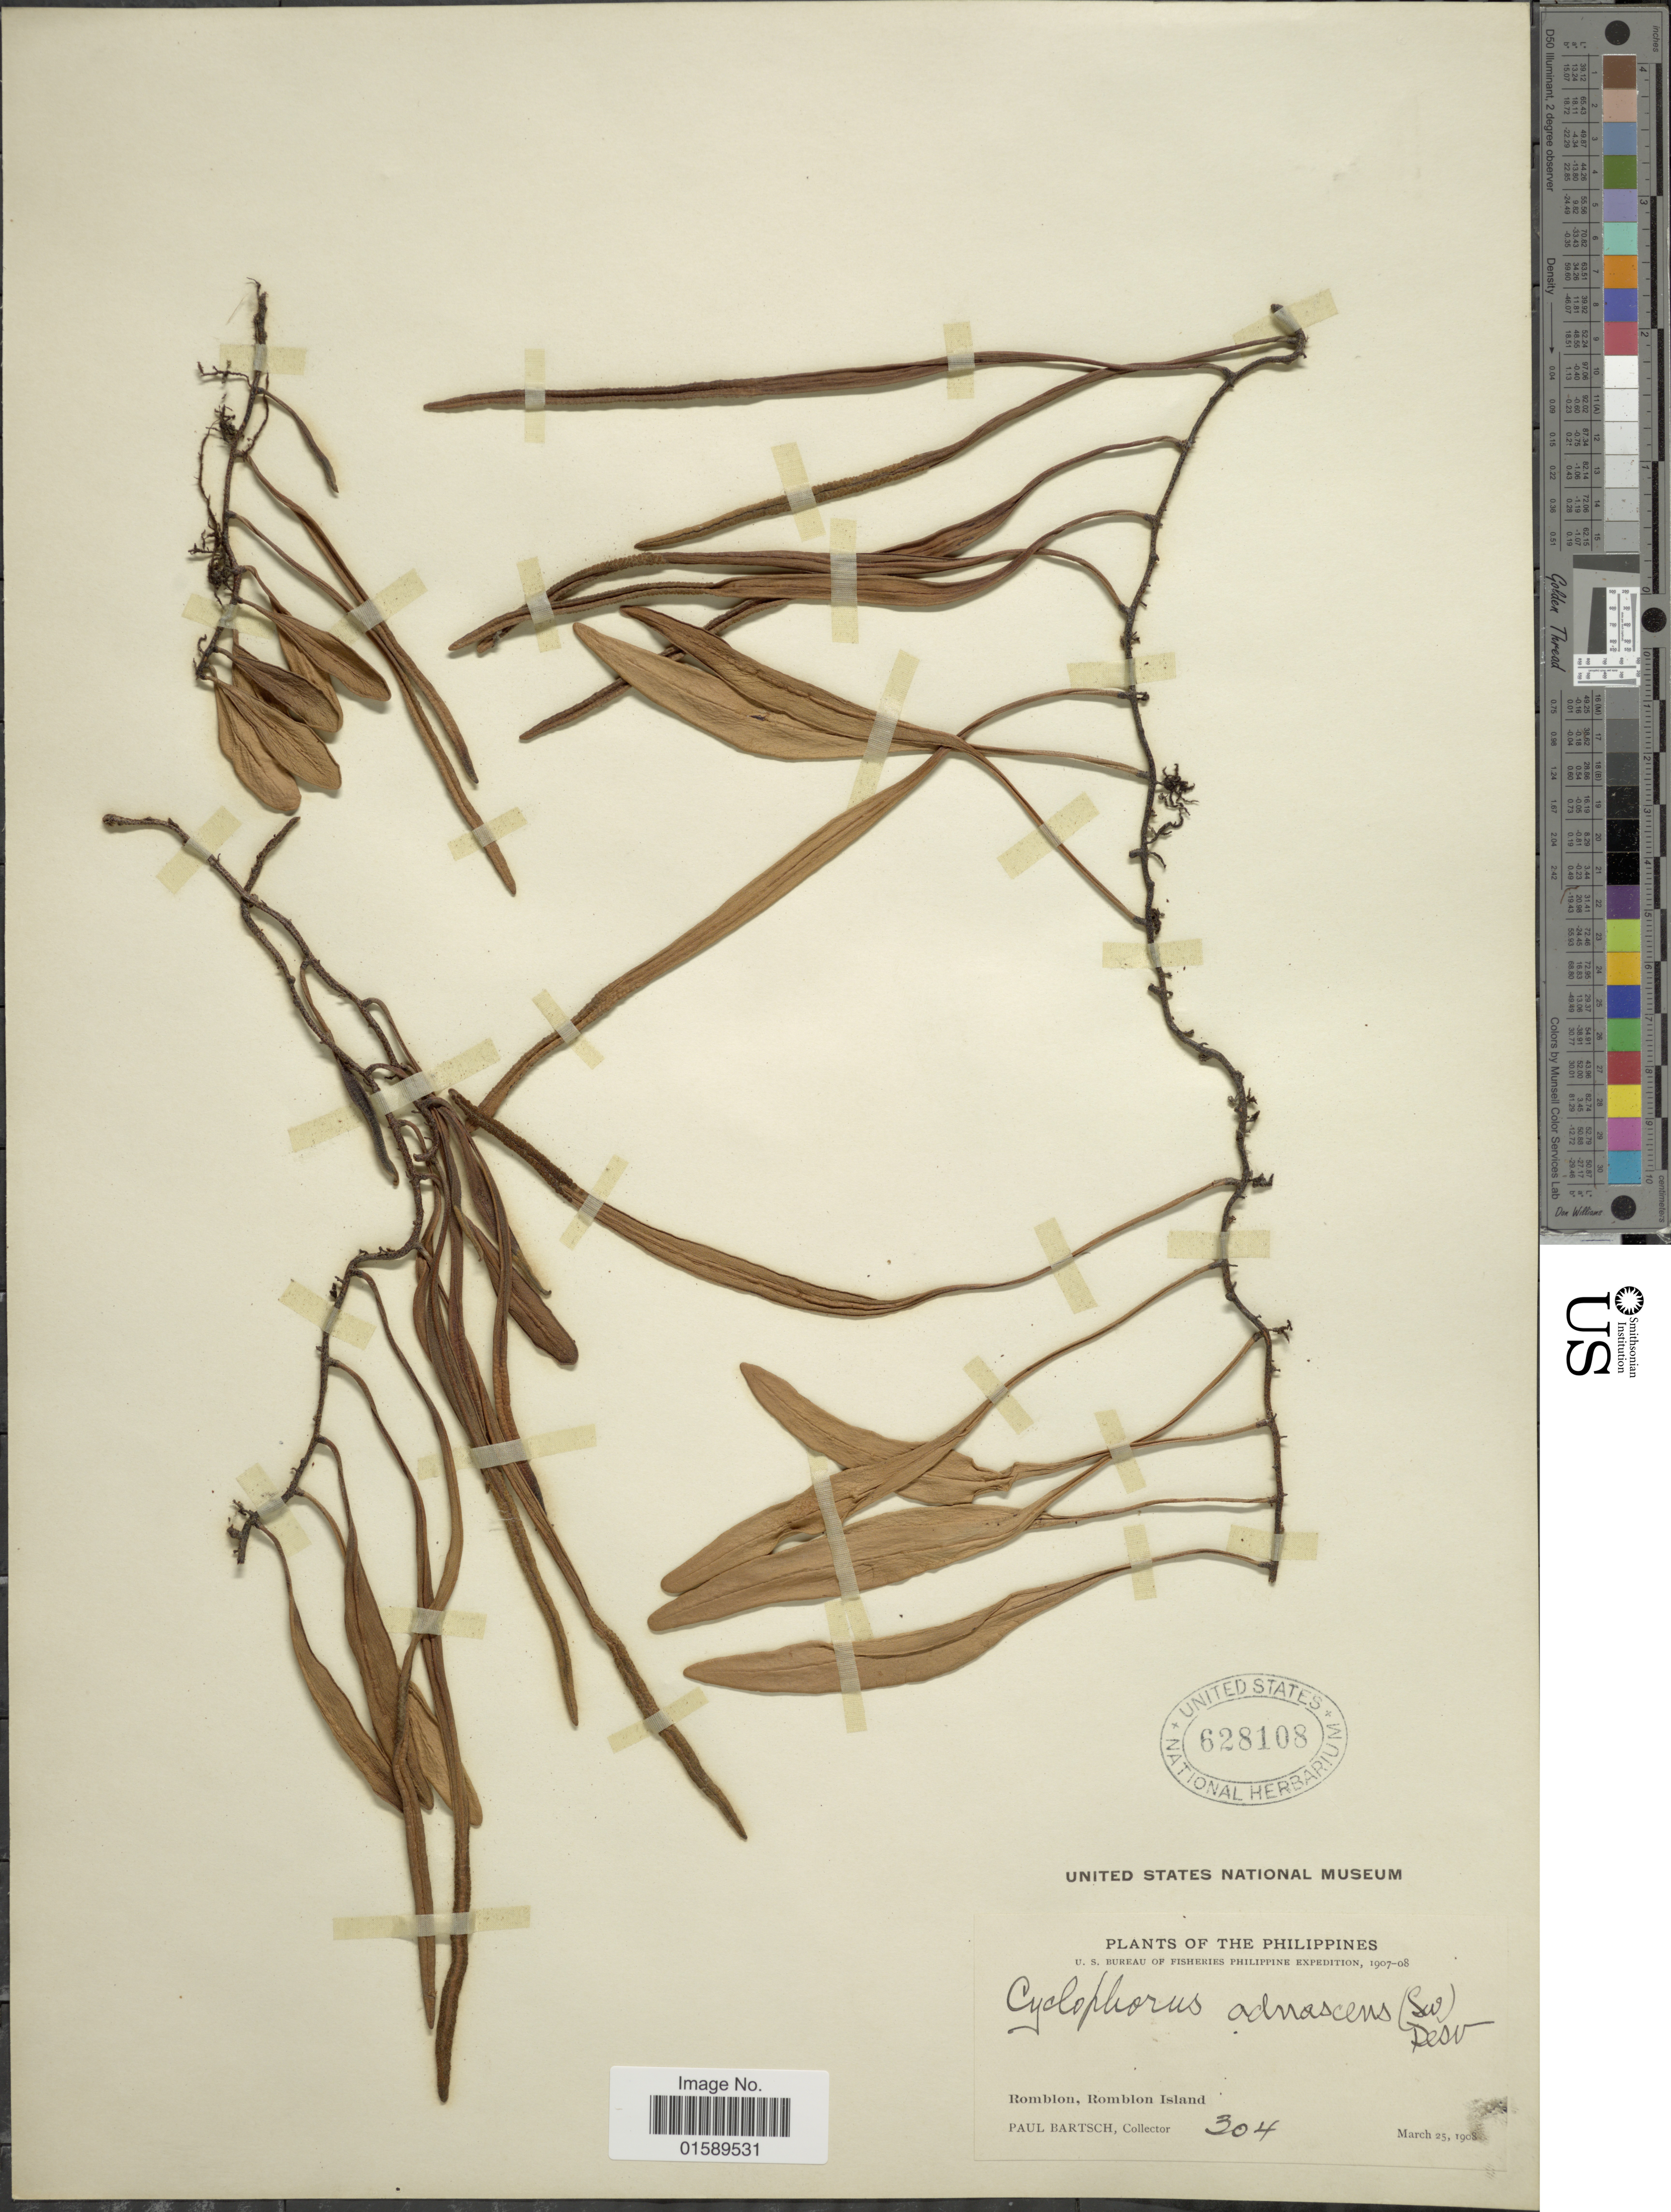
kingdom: Plantae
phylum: Tracheophyta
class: Polypodiopsida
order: Polypodiales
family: Polypodiaceae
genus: Pyrrosia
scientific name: Pyrrosia lanceolata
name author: (L.) Farw.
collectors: P. Bartsch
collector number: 304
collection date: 1908-03-25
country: Philippines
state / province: Mimaropa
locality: Romblon, Romblon Island.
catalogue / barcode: US 628108